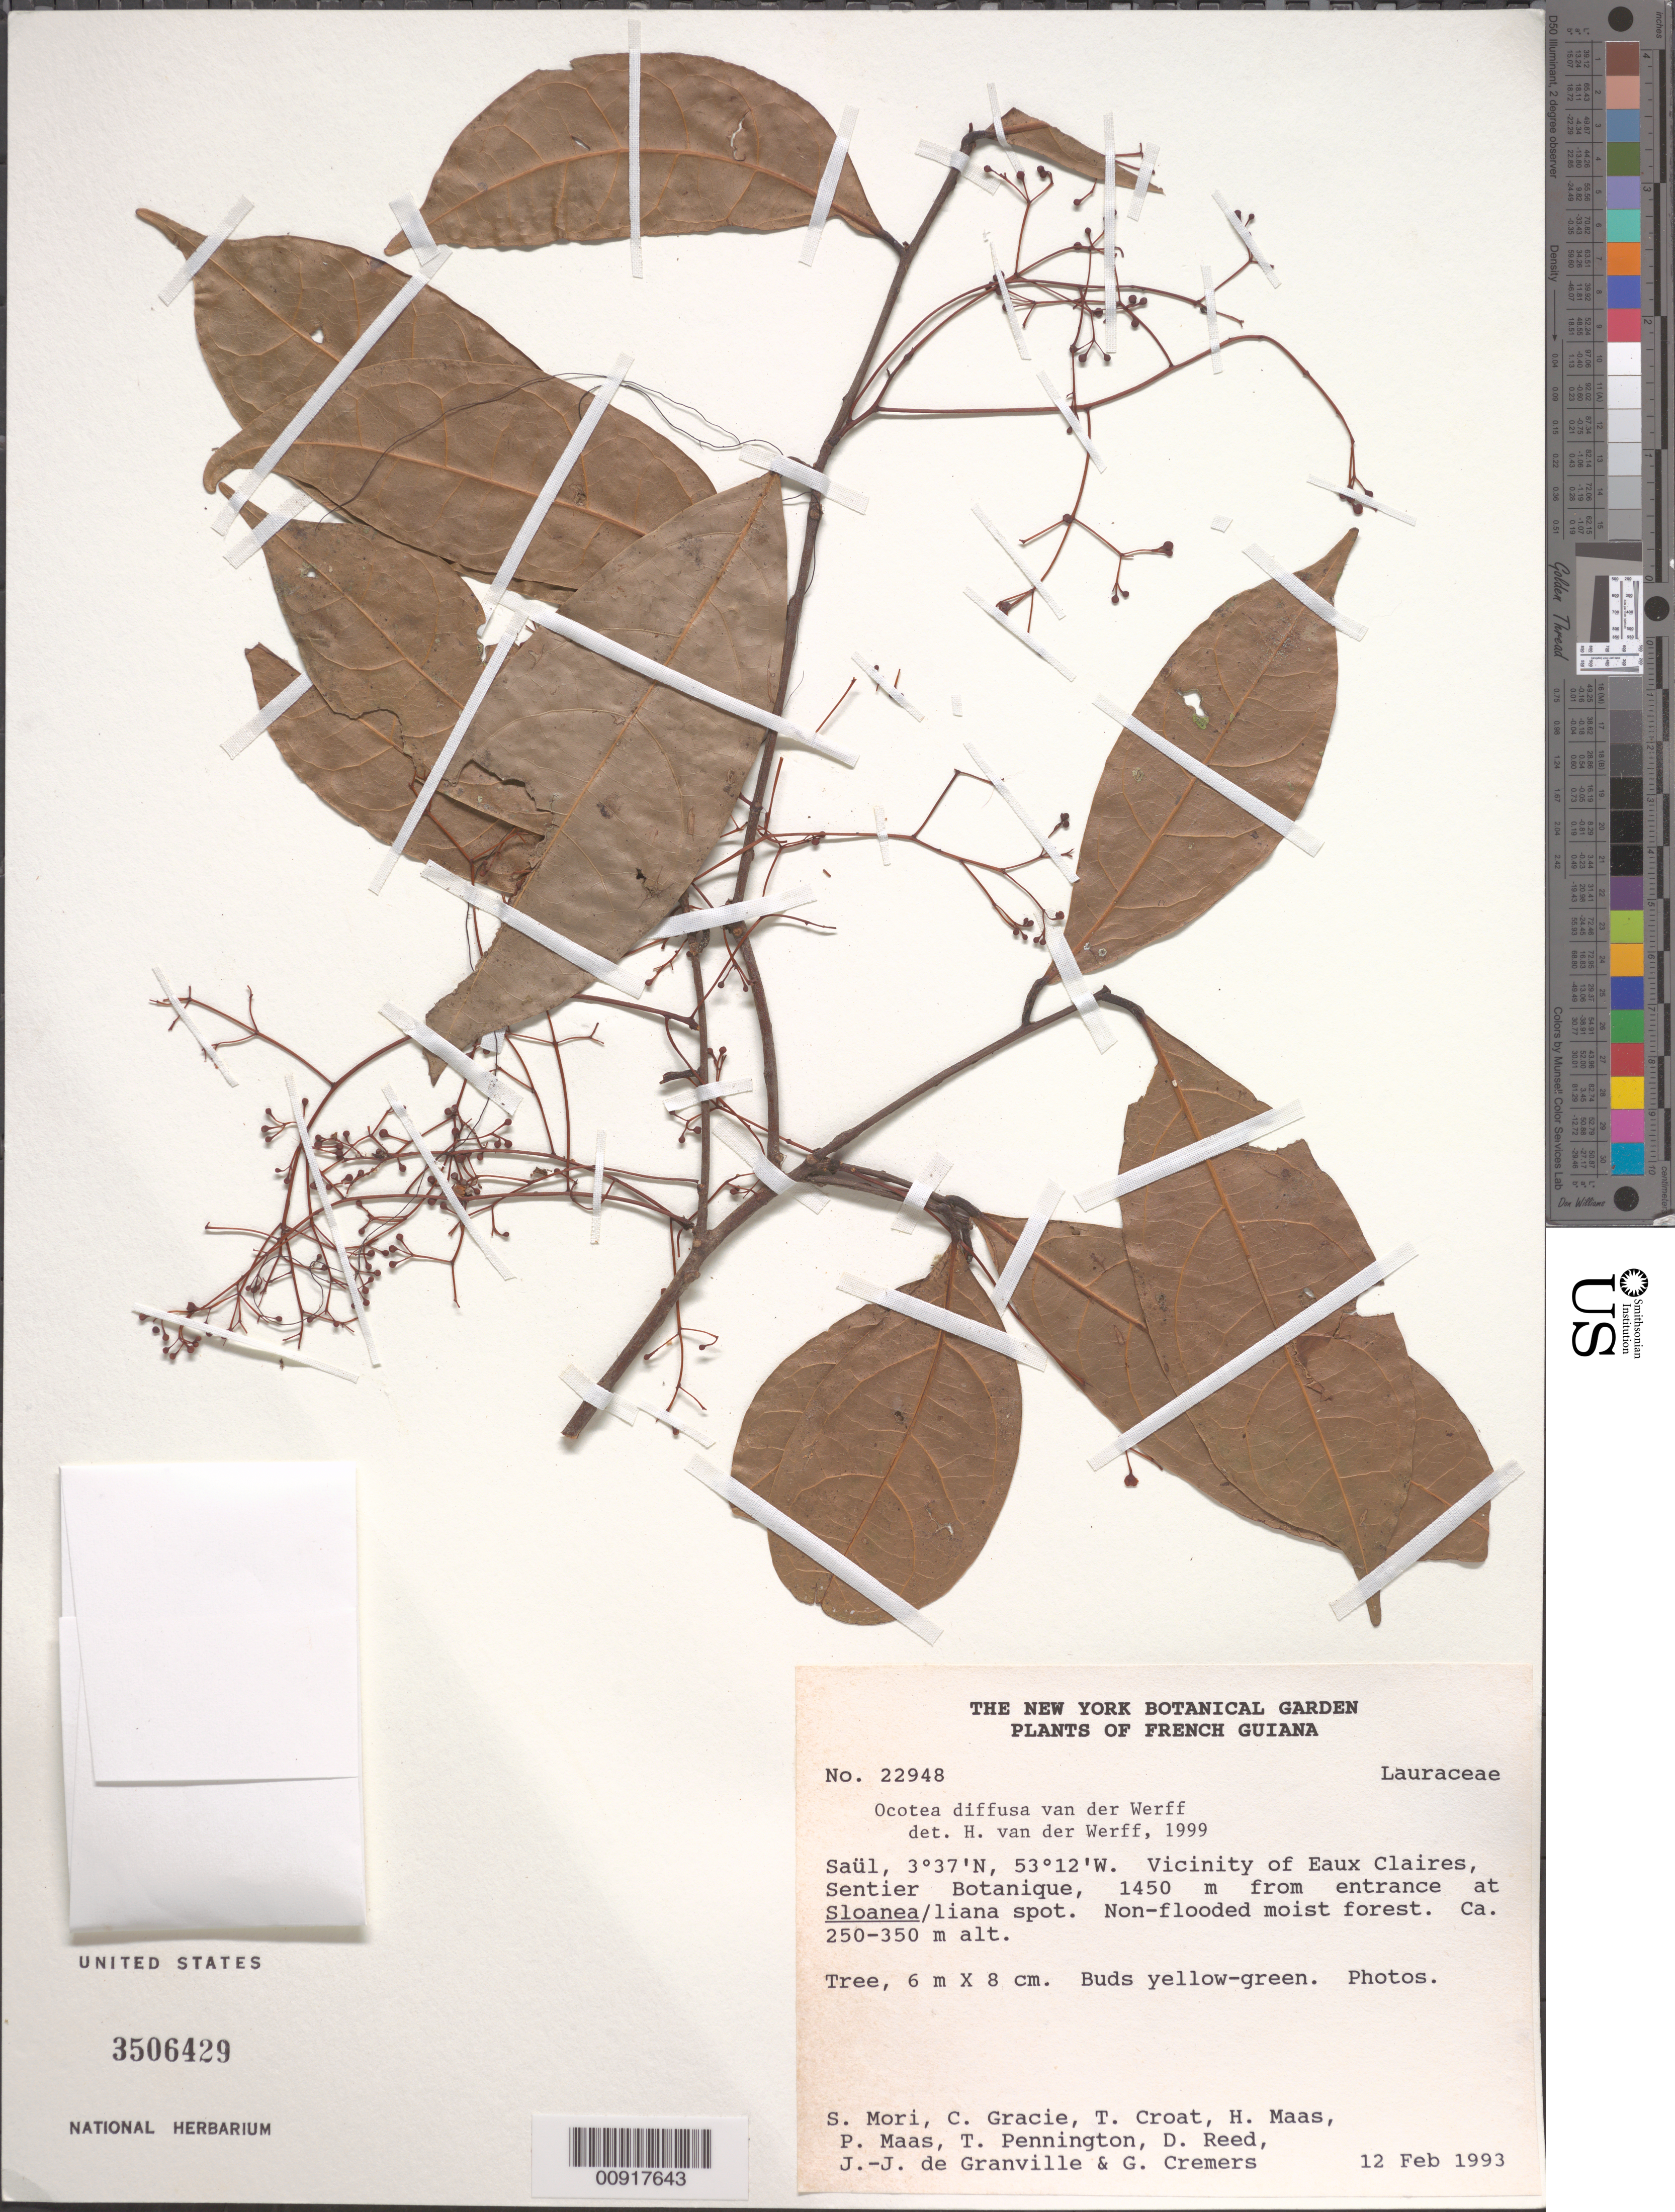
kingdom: Plantae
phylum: Tracheophyta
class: Magnoliopsida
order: Laurales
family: Lauraceae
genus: Ocotea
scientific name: Ocotea diffusa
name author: van der Werff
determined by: van der Werff, H., (MO), Missouri Botanical Garden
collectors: S. Mori, C. A. Gracie, T. B. Croat, H. Maas van de Kamer, P. Maas, T. D. Pennington, D. Reed, J.-J. de Granville & G. Cremers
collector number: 22948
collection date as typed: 12-Feb-93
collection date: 1993-02-12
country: French Guiana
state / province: Saint-Laurent-du-Maroni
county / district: Saül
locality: Saül, vicinity of Eaux Claires, Sentier botanique, 1450 m from entrance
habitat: Non-flooded moist forest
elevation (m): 250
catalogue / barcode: US 3506429